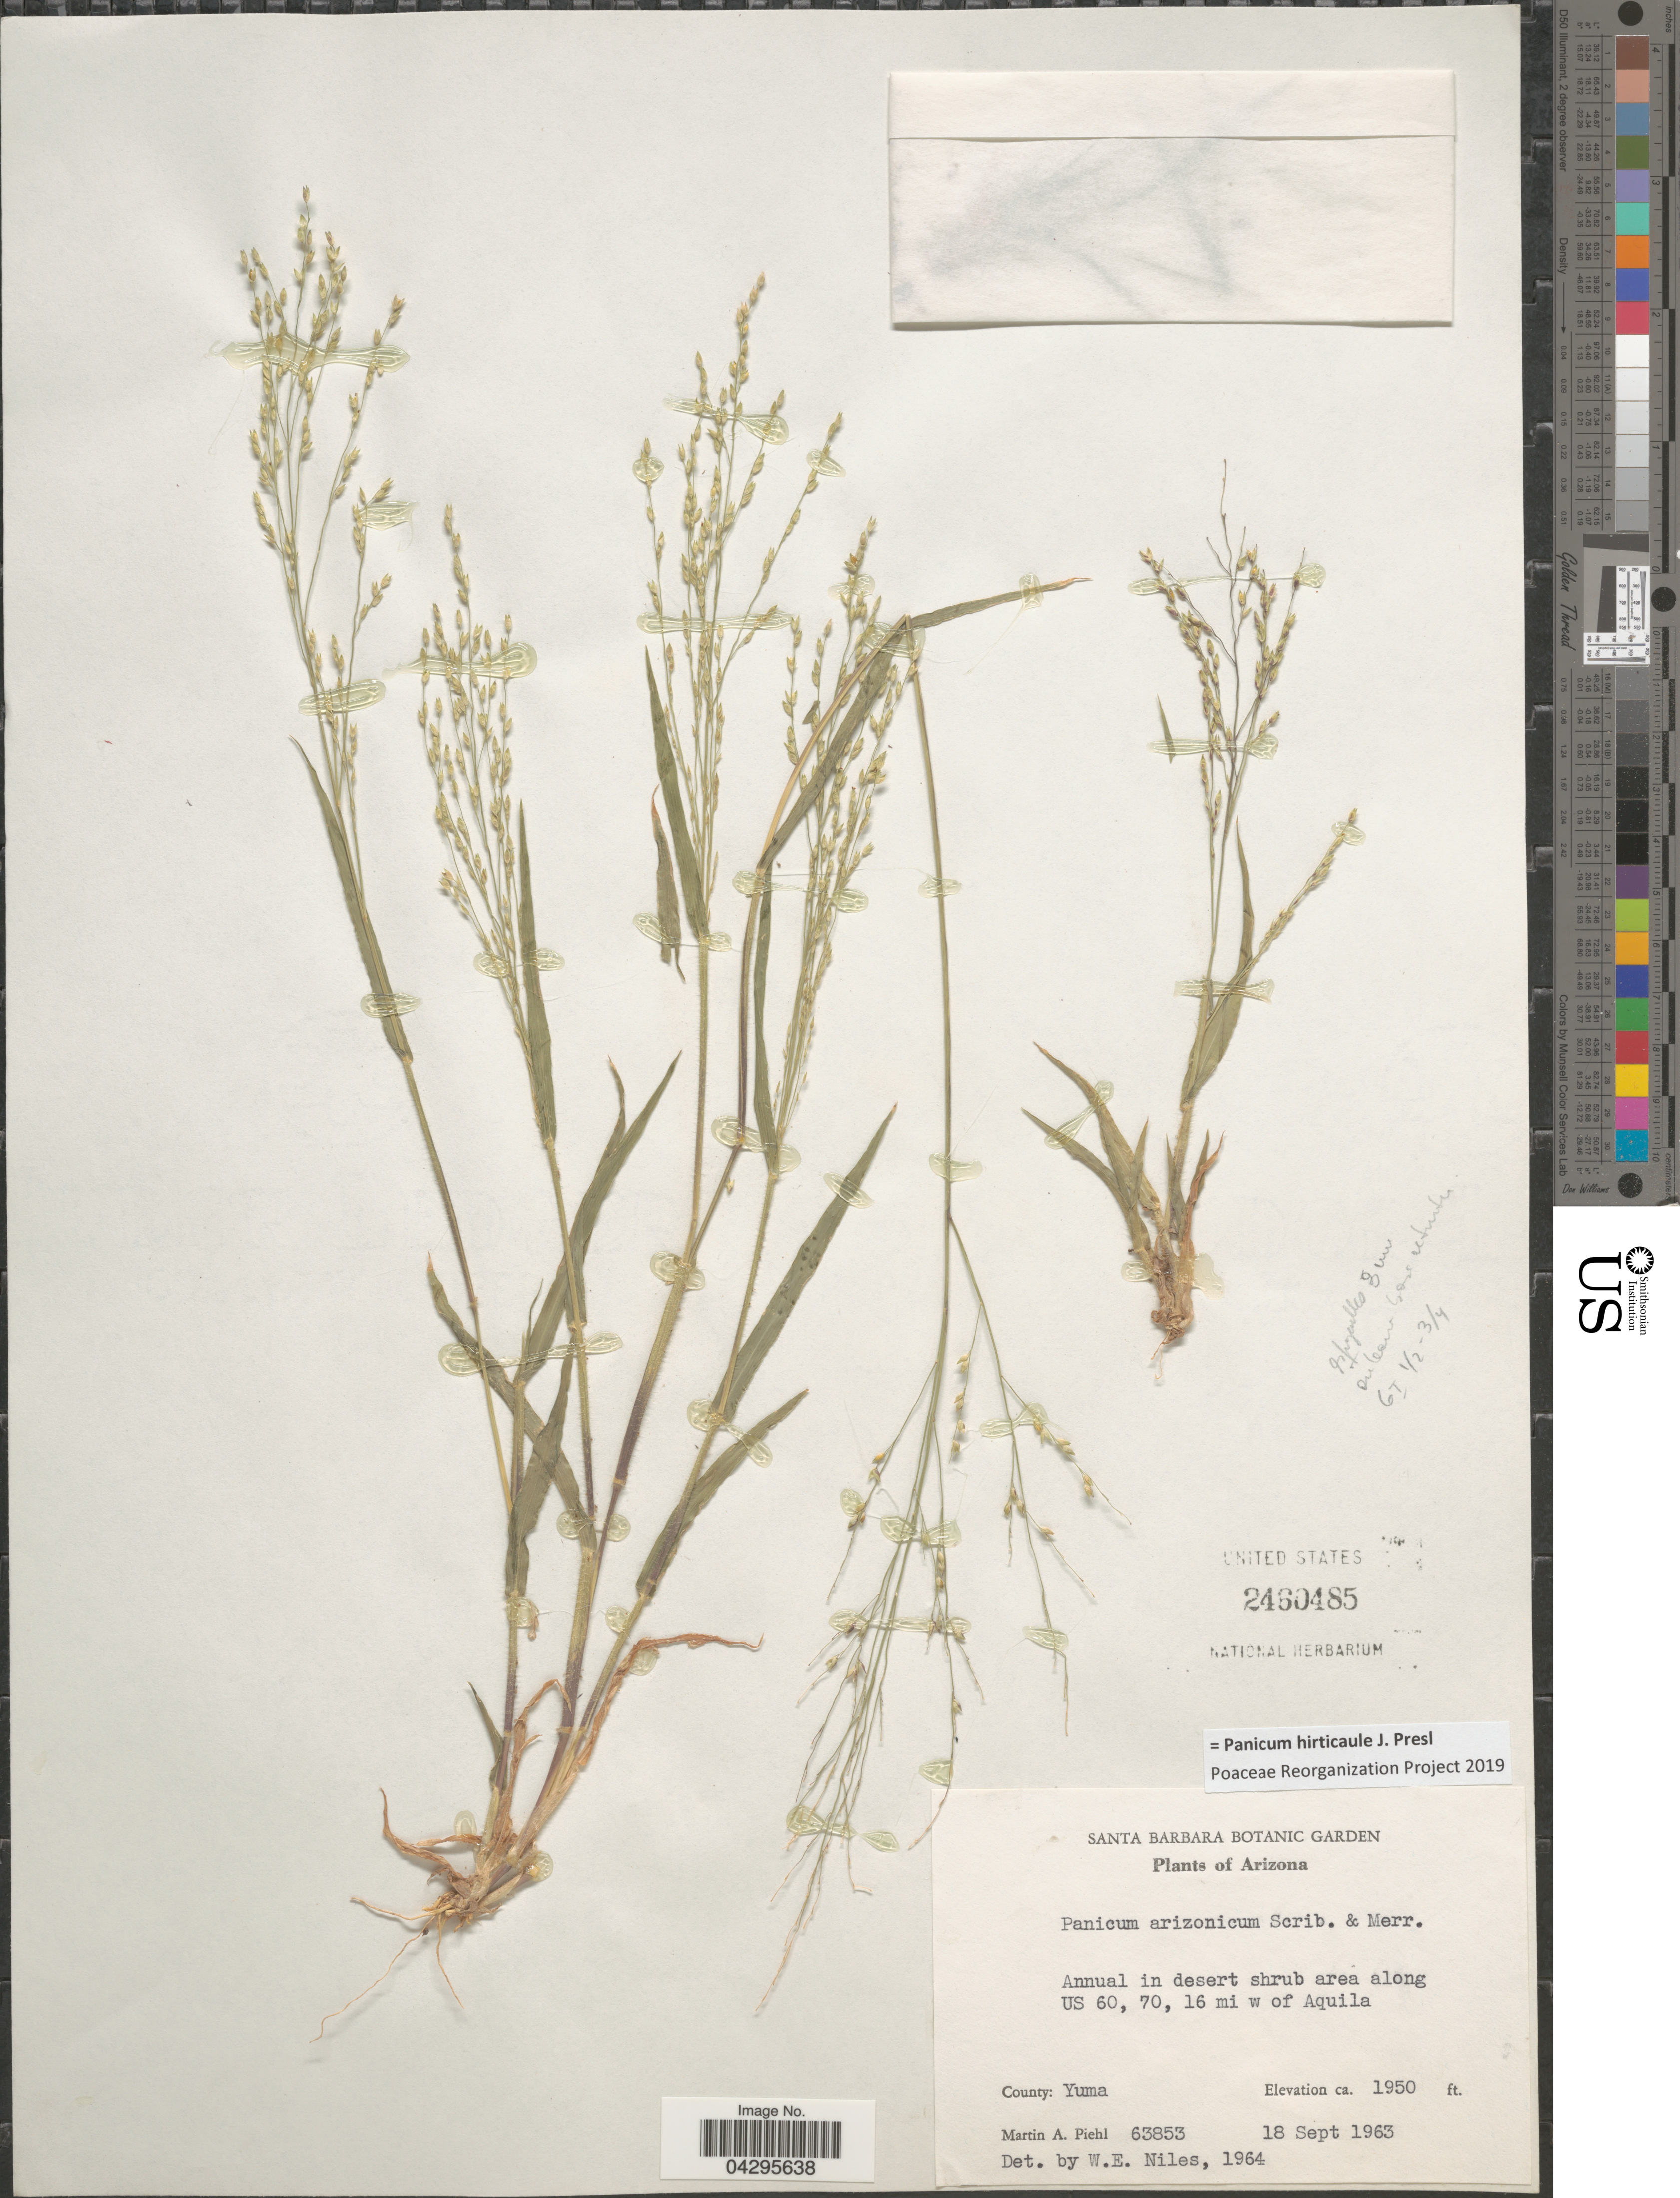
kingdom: Plantae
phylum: Tracheophyta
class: Liliopsida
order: Poales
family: Poaceae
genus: Panicum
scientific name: Panicum hirticaule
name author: J. Presl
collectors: M. Piehl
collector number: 63853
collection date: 1963-09-18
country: United States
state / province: Arizona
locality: Annual in desert shrub area along US 60, 70, 16 mi w of Aquila. County: Yuma.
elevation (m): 594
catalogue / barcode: US 2460485